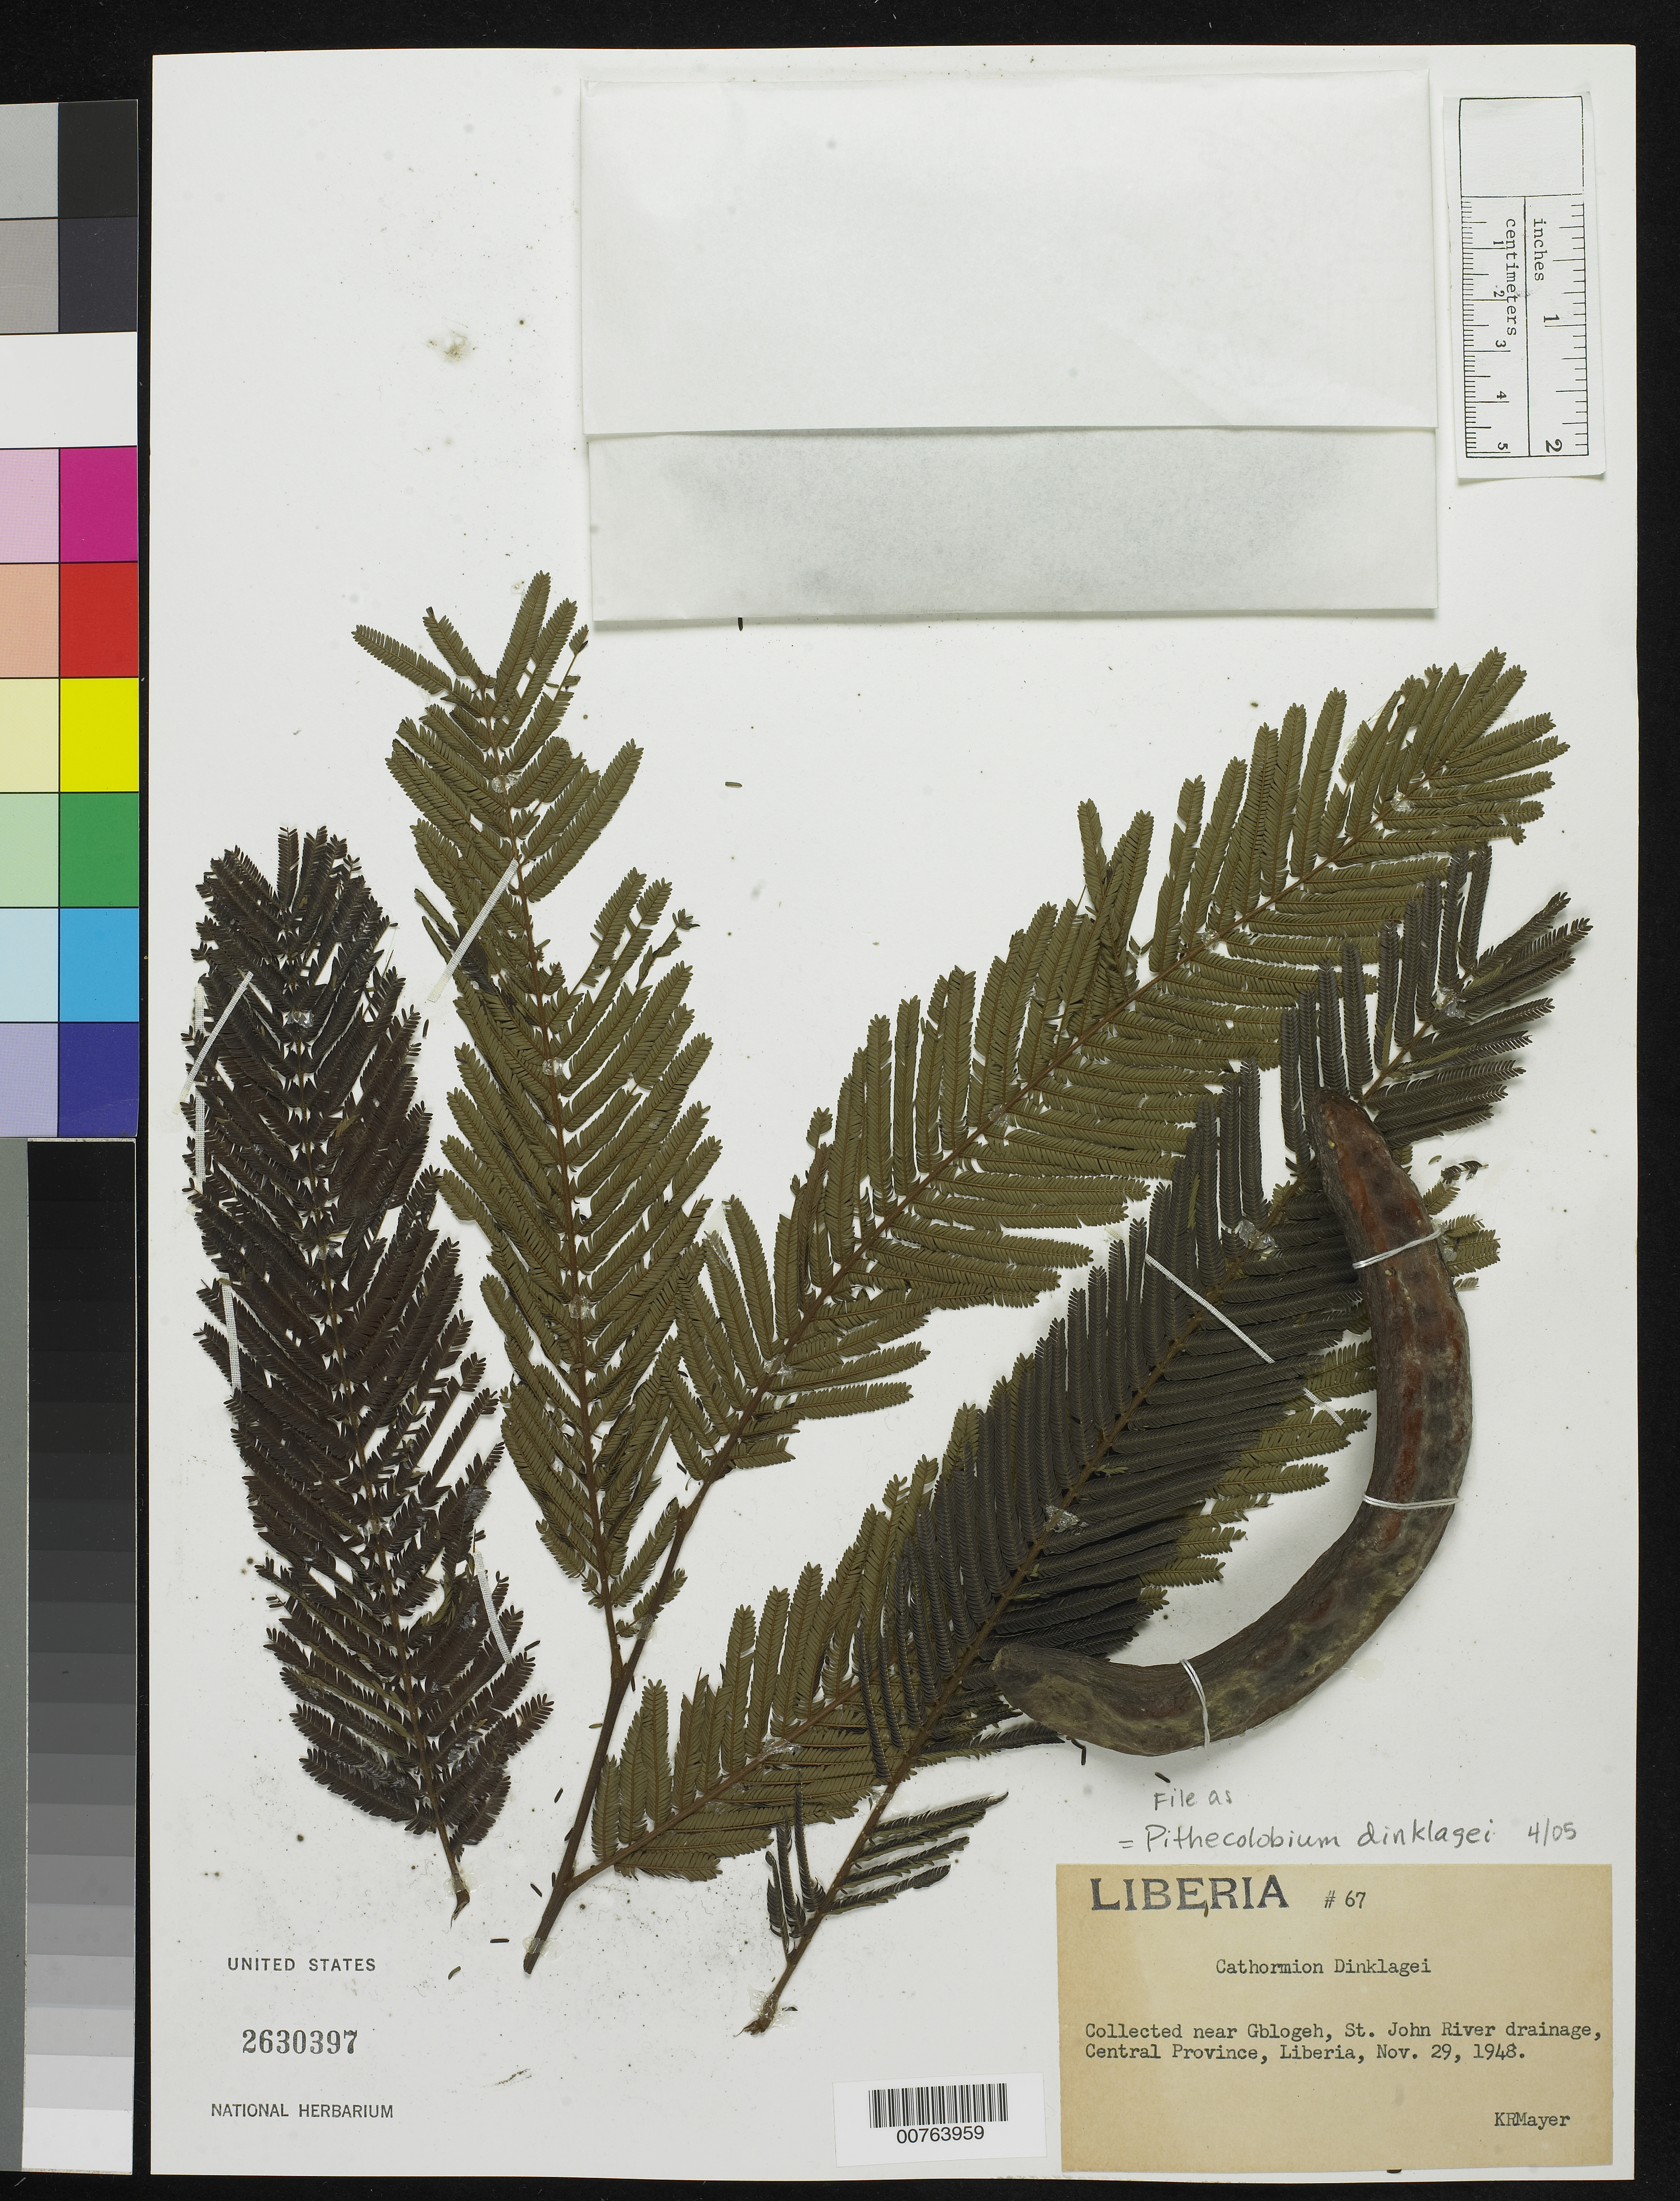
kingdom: Plantae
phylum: Tracheophyta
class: Magnoliopsida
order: Fabales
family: Fabaceae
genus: Samanea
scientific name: Samanea dinklagei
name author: (Harms) Keay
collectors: K. R. Mayer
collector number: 67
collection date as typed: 29 Nov 1948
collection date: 1948-11-29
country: Liberia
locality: Central Province: St. John River drainage, near Gblogeh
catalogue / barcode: US 2630397